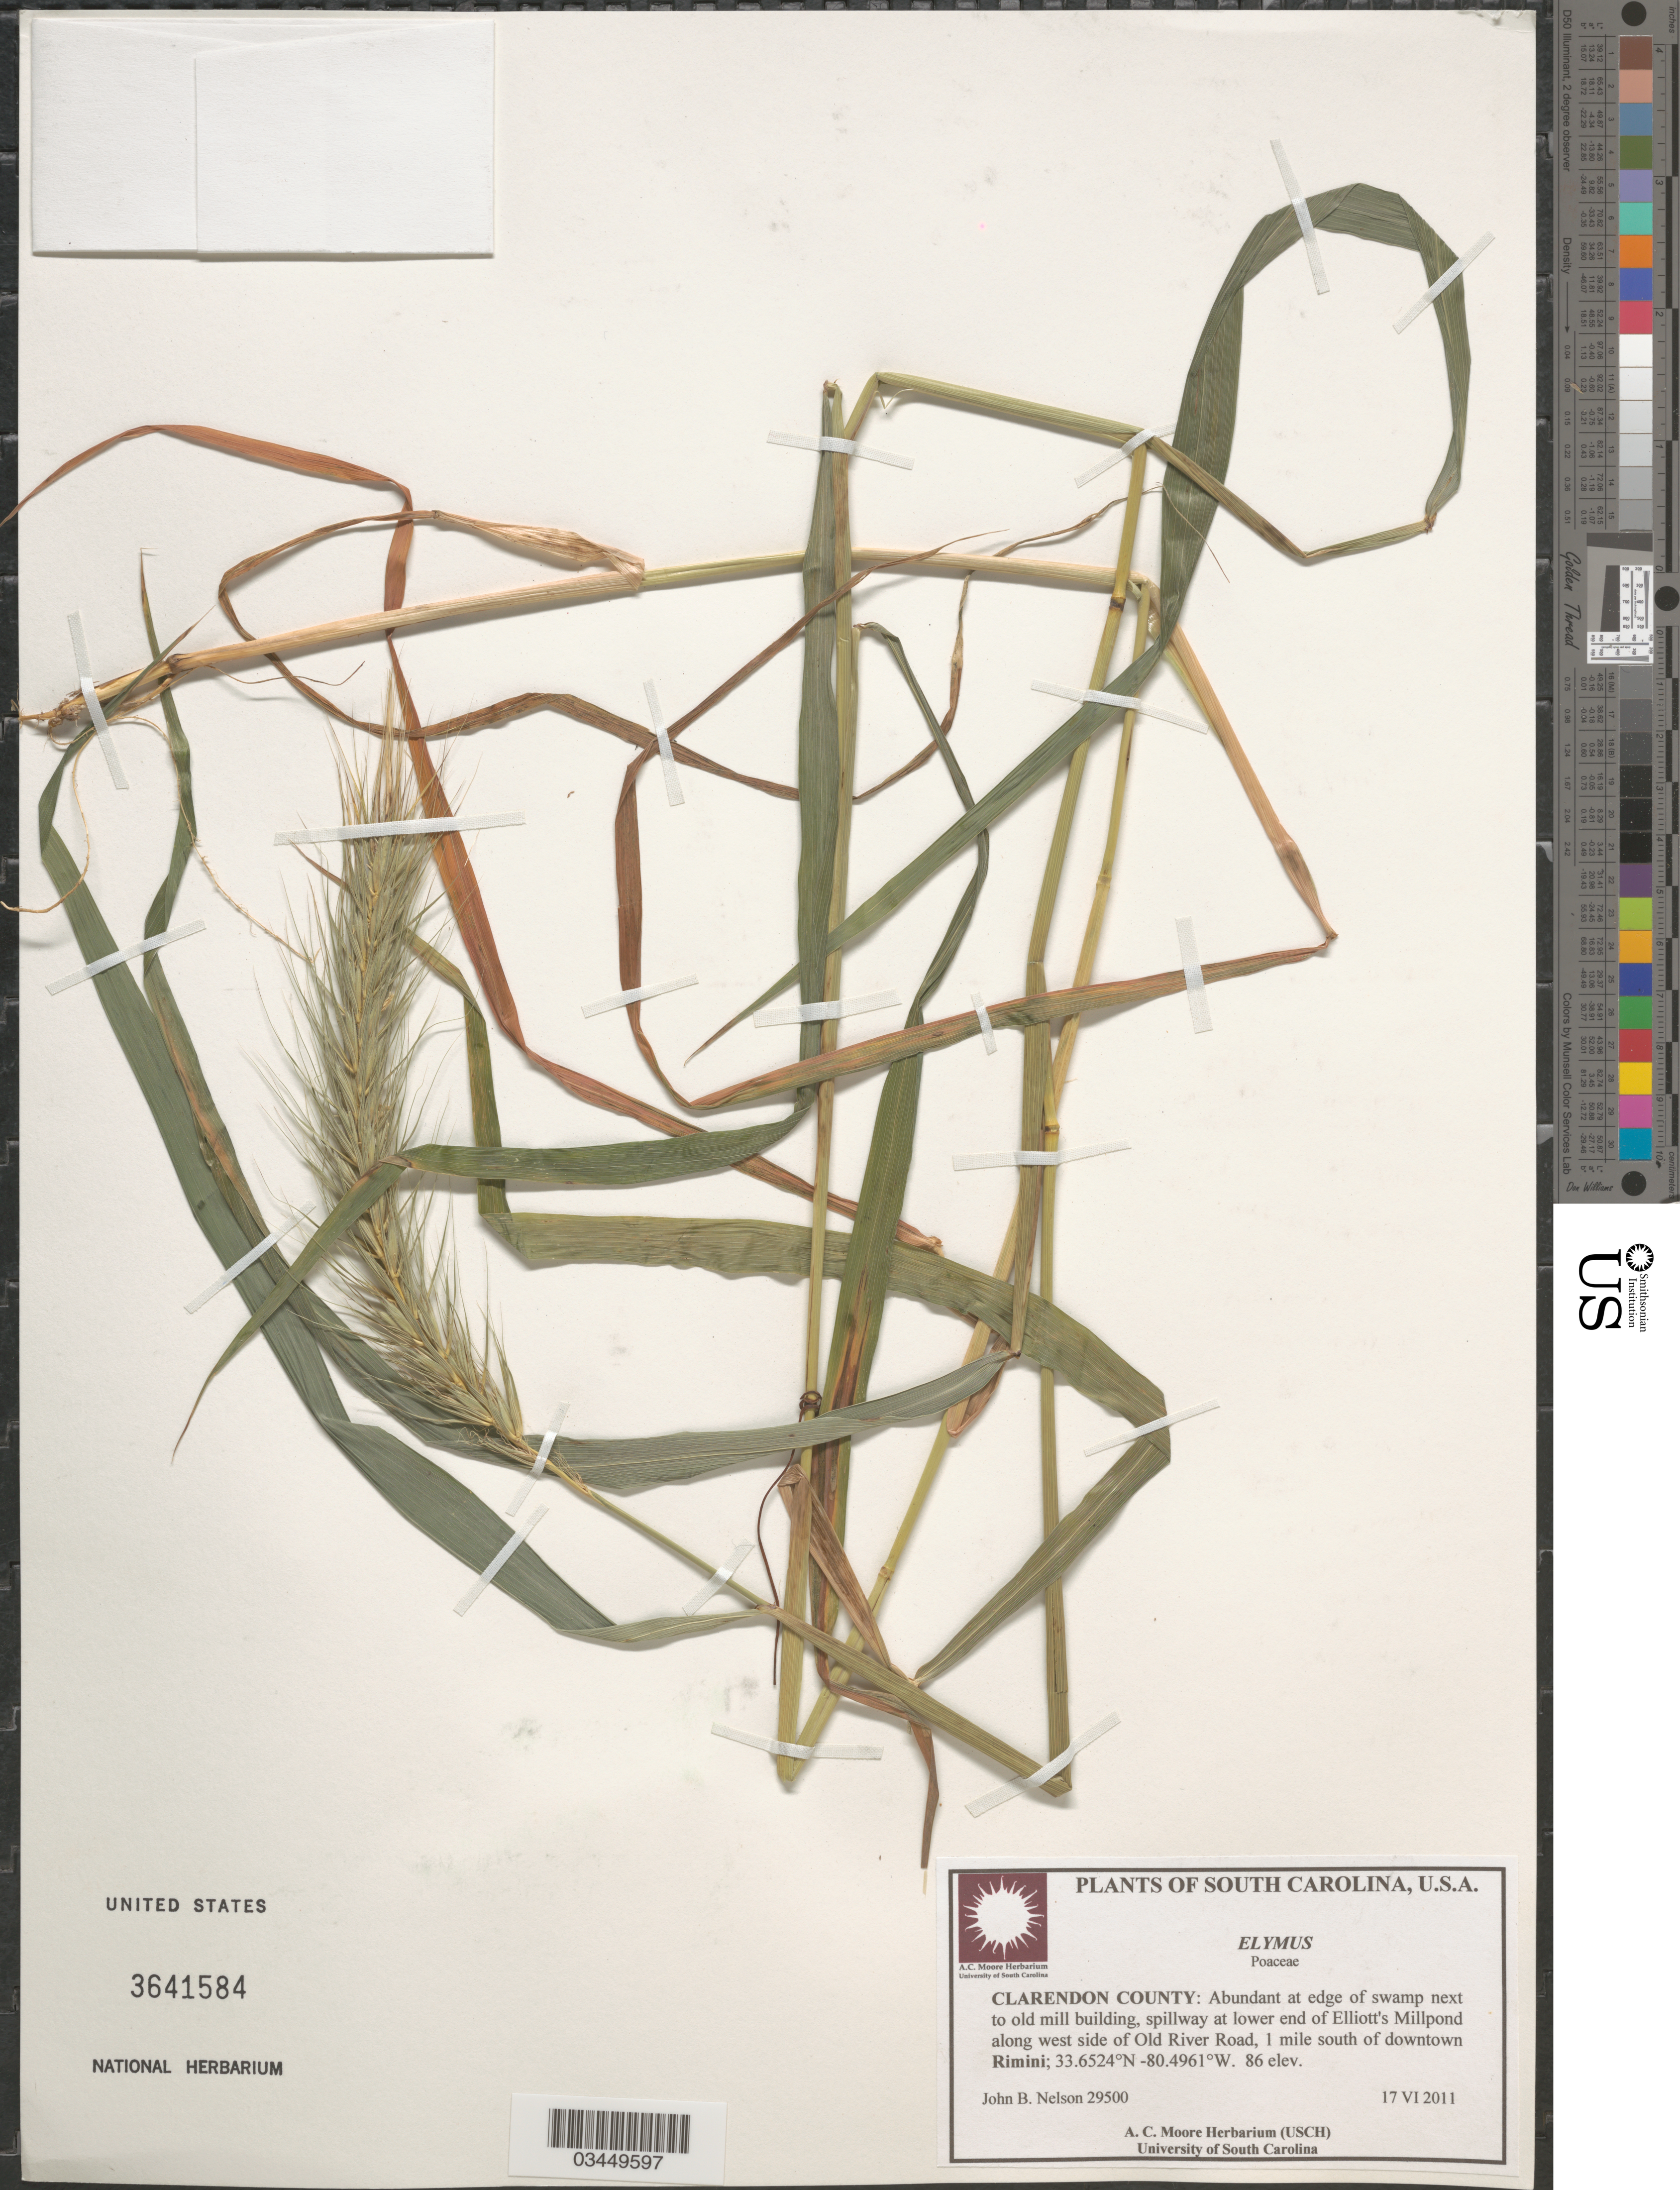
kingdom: Plantae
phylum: Tracheophyta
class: Liliopsida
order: Poales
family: Poaceae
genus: Elymus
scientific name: Elymus sp.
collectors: J. B. Nelson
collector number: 29500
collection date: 2011-06-17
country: United States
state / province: South Carolina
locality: Clarendon County: At edge of swamp next to old mill building, spillway at lower end of Elliott's Millpond along west side of Old River Road, 1 mile south of downtown Rimini.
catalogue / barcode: US 3641584